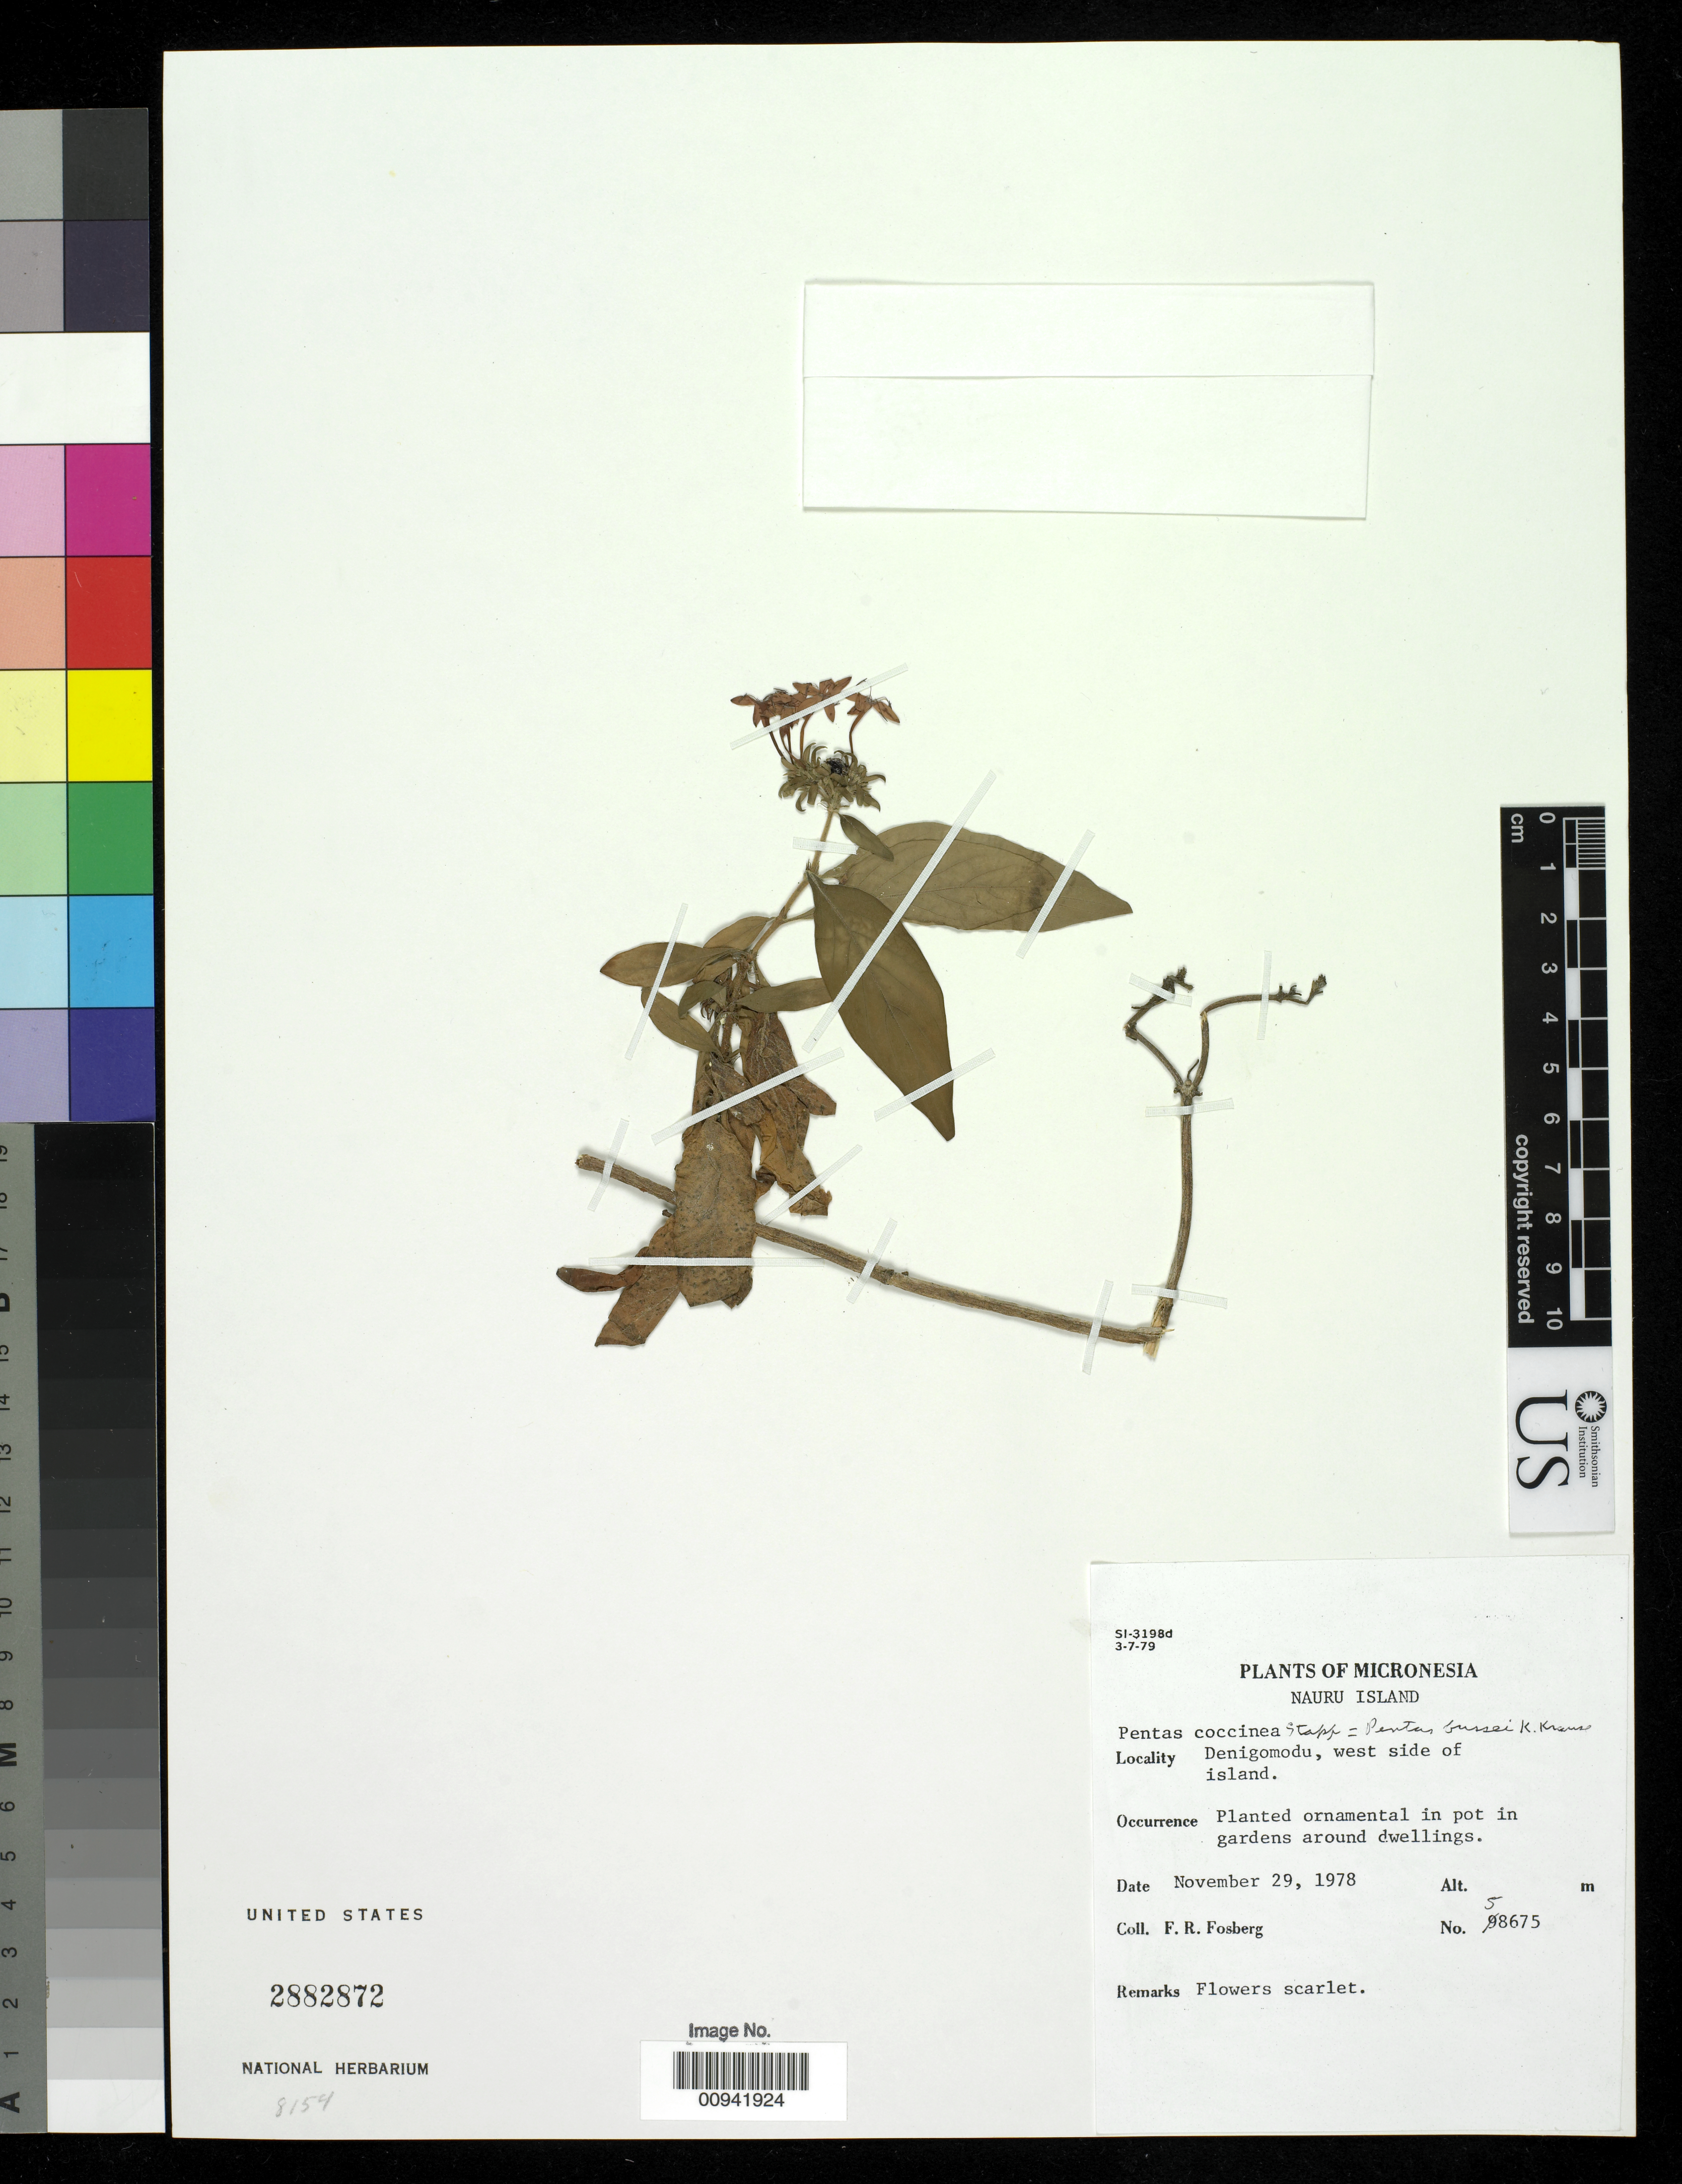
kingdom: Plantae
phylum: Tracheophyta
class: Magnoliopsida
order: Gentianales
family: Rubiaceae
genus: Pentas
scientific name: Pentas coccinea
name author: Stapf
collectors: F. R. Fosberg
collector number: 58675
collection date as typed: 29 Nov 1978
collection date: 1978-11-29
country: Nauru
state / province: Denigomodu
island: Nauru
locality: Denigomodu, west side of island.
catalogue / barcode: US 2882872